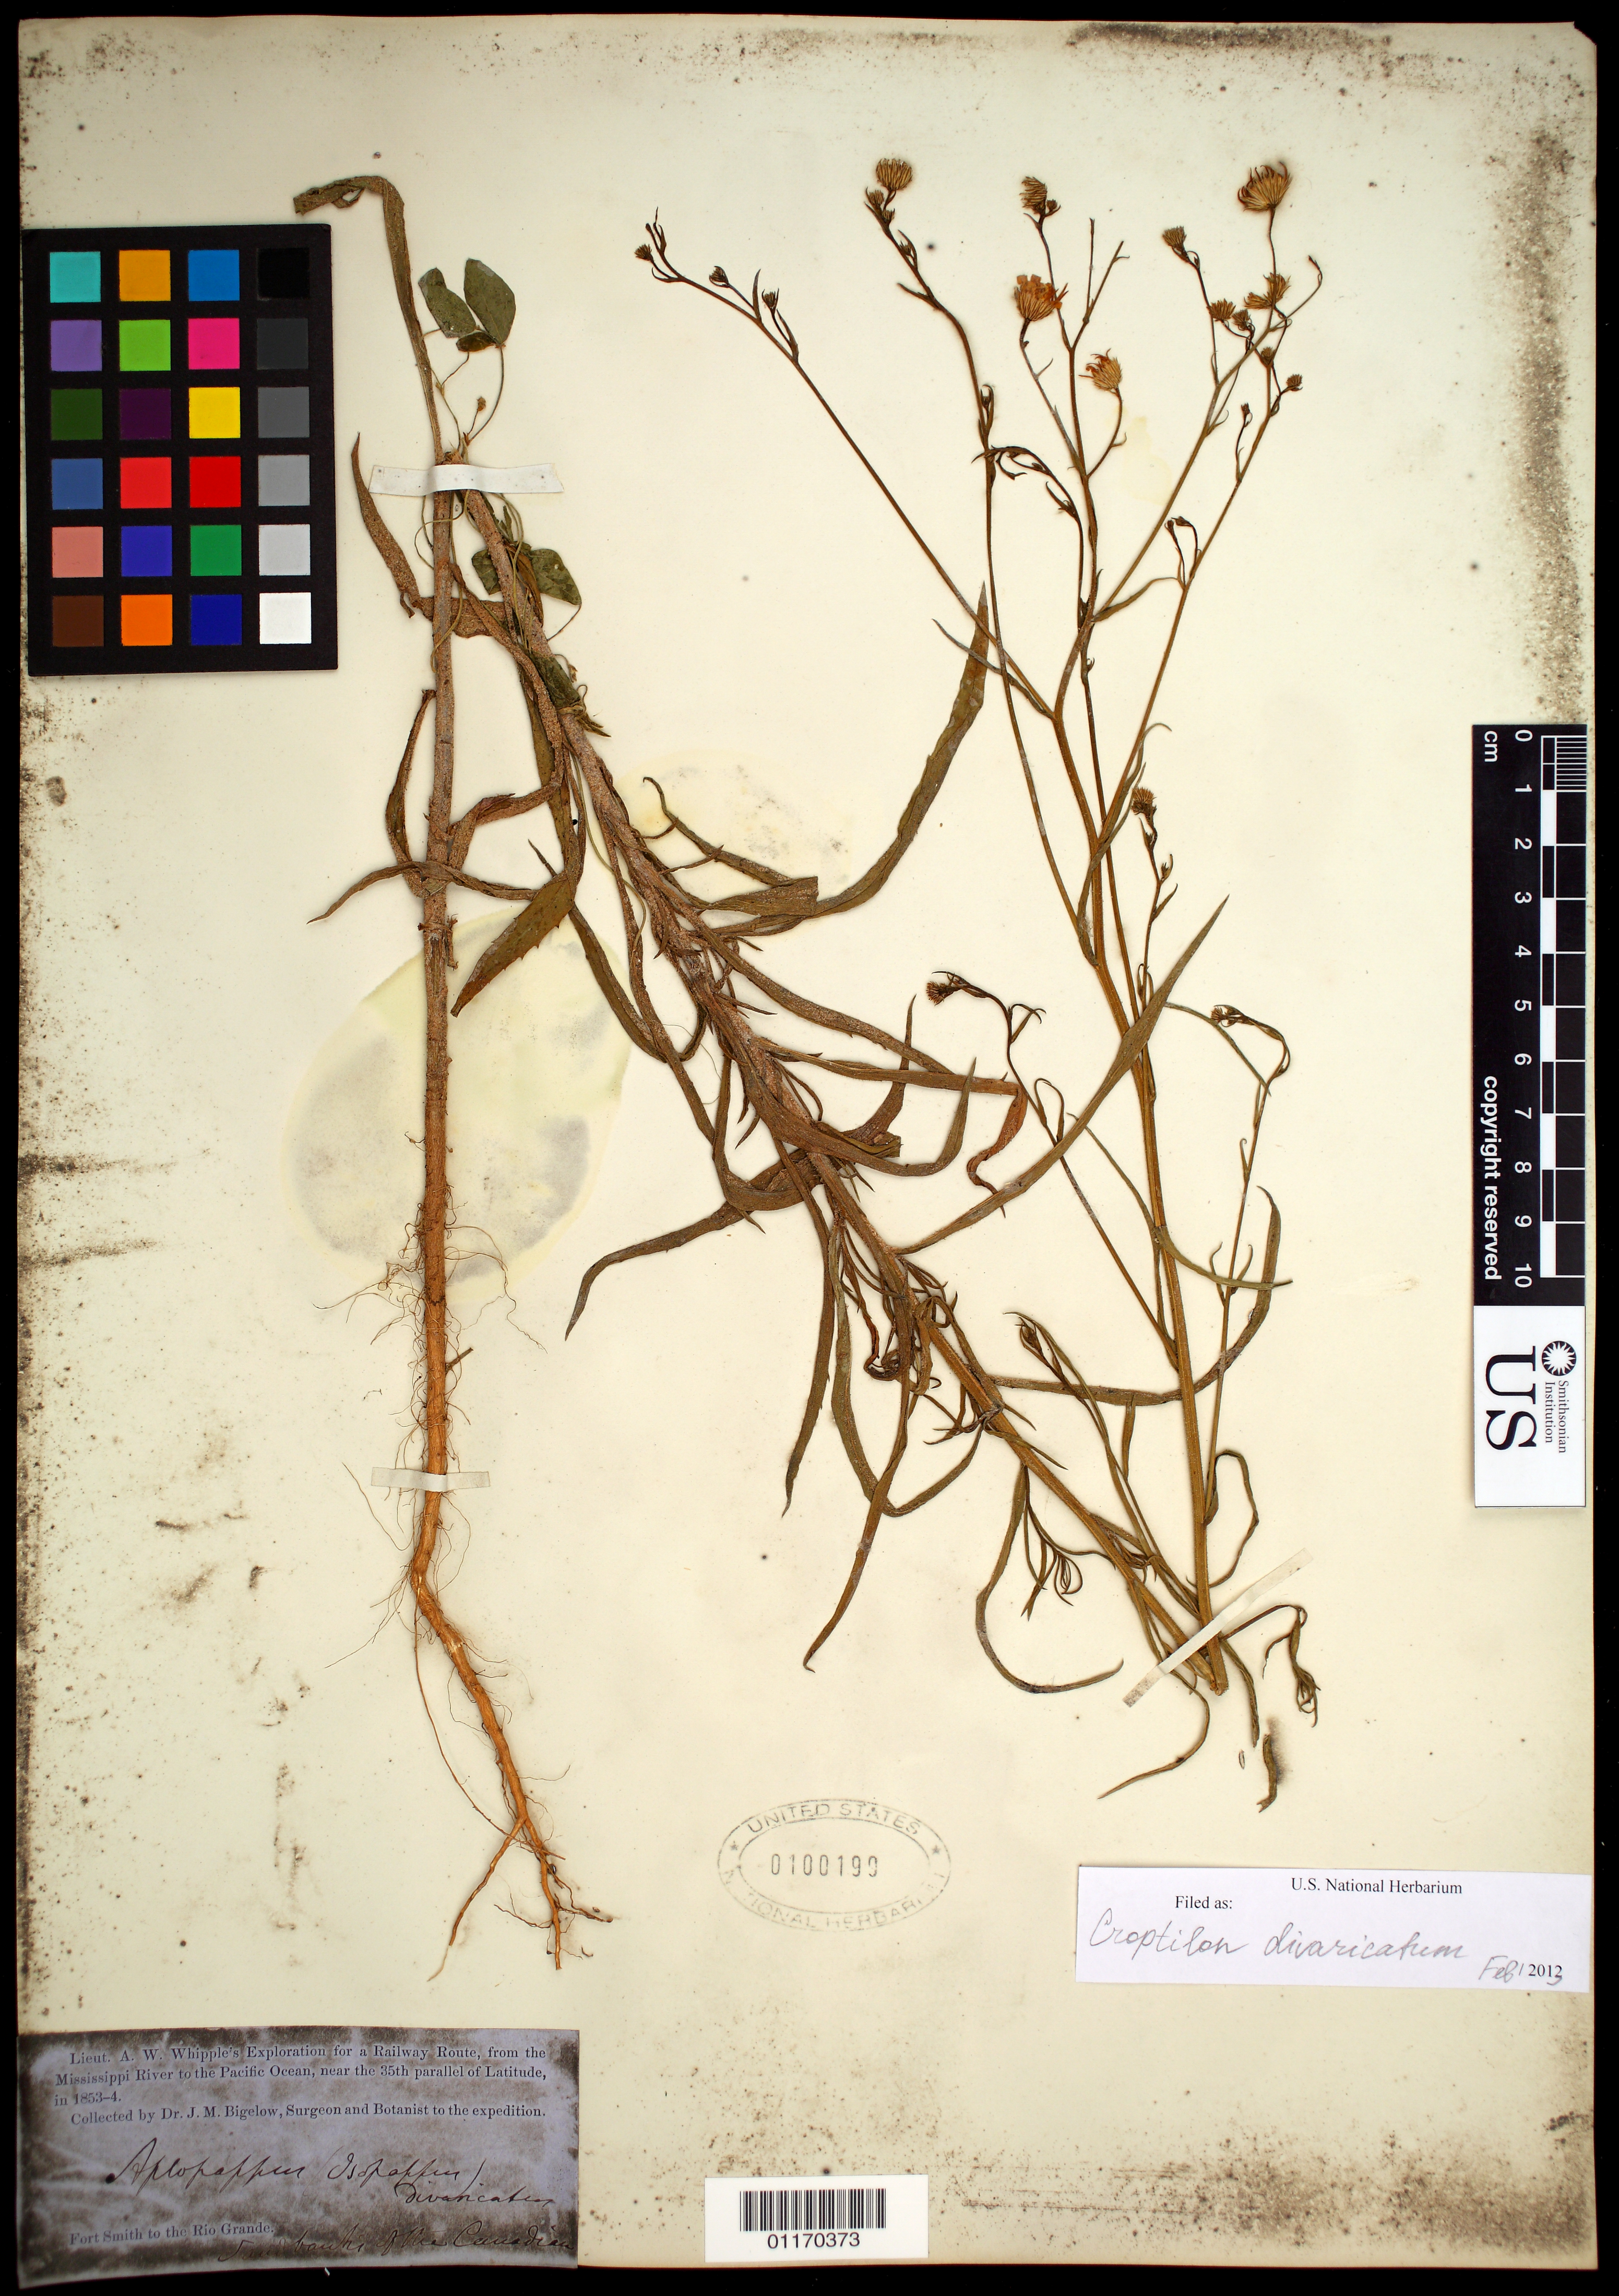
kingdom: Plantae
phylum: Tracheophyta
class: Magnoliopsida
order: Asterales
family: Asteraceae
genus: Croptilon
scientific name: Croptilon divaricatum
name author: (Nutt.) Raf.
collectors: J. M. Bigelow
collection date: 1853/1854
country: United States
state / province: Oklahoma / Texas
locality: Canadian River (Fort Smith to the Rio Grande)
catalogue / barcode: US 100199